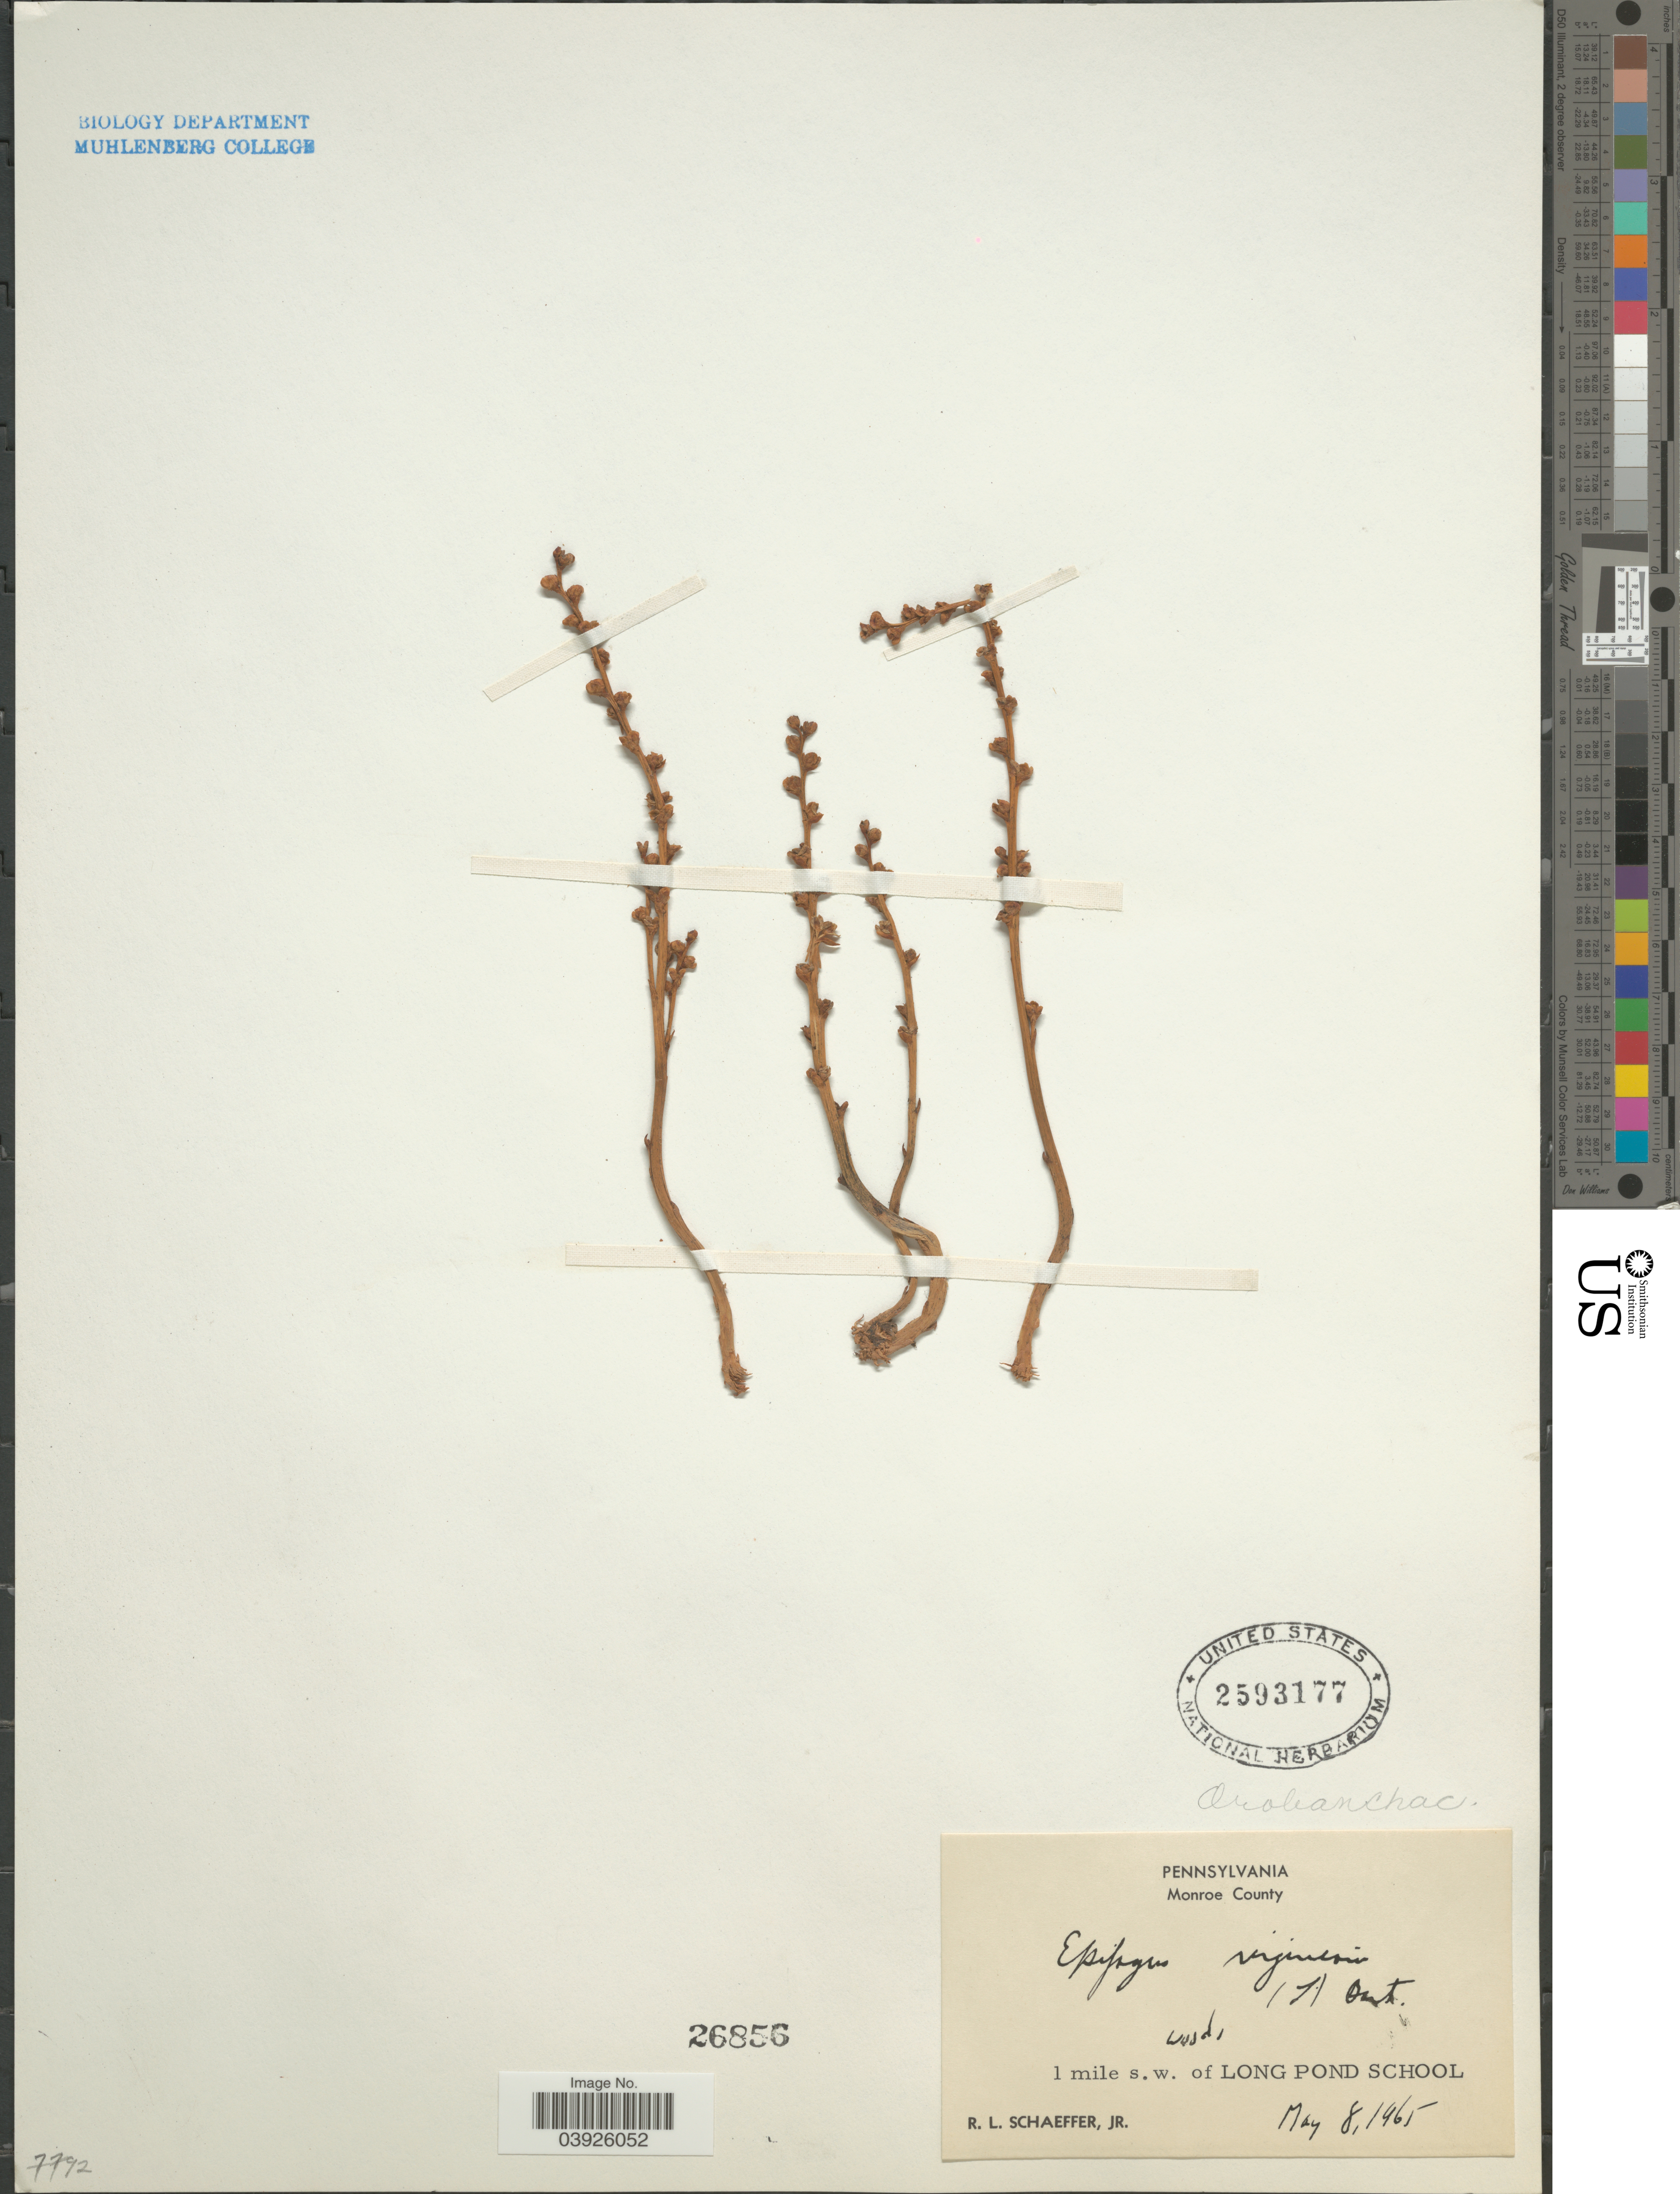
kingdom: Plantae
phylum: Tracheophyta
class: Magnoliopsida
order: Lamiales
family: Orobanchaceae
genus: Epifagus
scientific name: Epifagus virginiana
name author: (L.) W.P.C. Barton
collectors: R. L. Schaeffer Jr.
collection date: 1965-05-08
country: United States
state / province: Pennsylvania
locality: Monroe County. 1 mile s.w. of Long Pond School.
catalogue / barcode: US 2593177